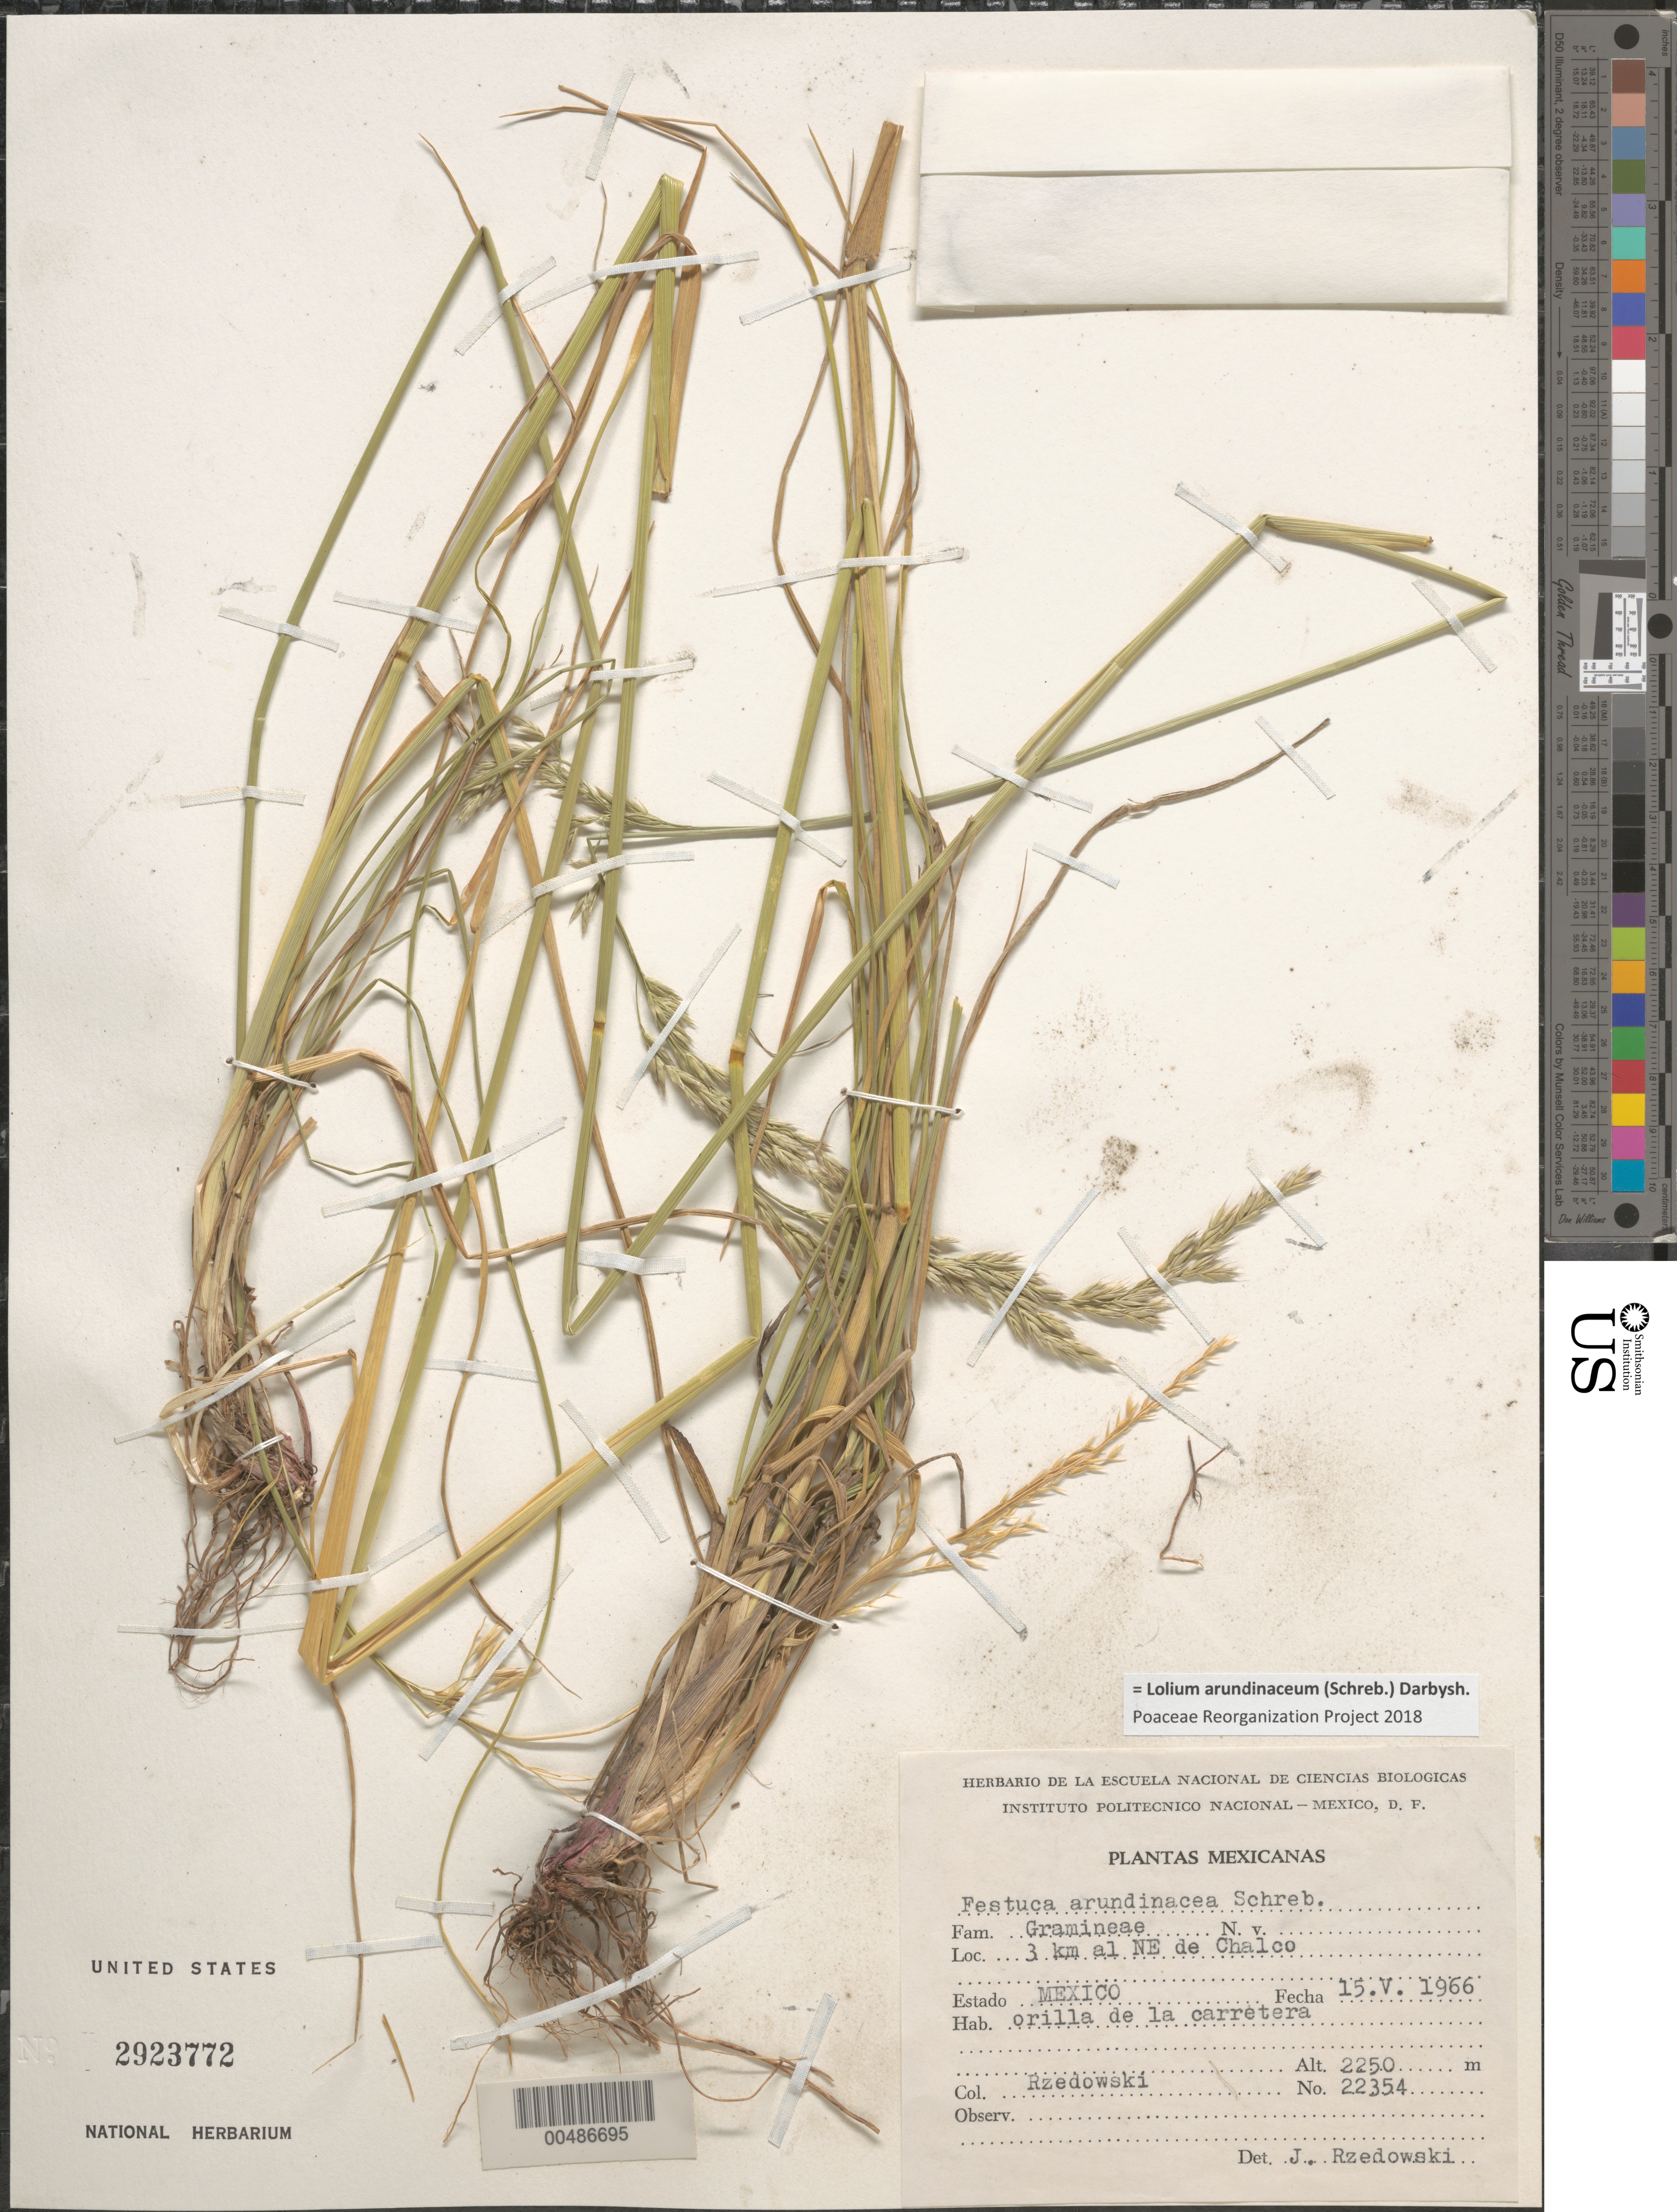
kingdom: Plantae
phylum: Tracheophyta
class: Liliopsida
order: Poales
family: Poaceae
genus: Lolium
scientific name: Lolium arundinaceum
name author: (Schreb.) Darbysh.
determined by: Poaceae Reorganization Project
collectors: J. Rzedowski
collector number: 22354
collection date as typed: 15 May 1966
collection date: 1966-05-15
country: Mexico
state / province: México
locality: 3 km al NE de Chalco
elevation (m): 2250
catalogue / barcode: US 2923772